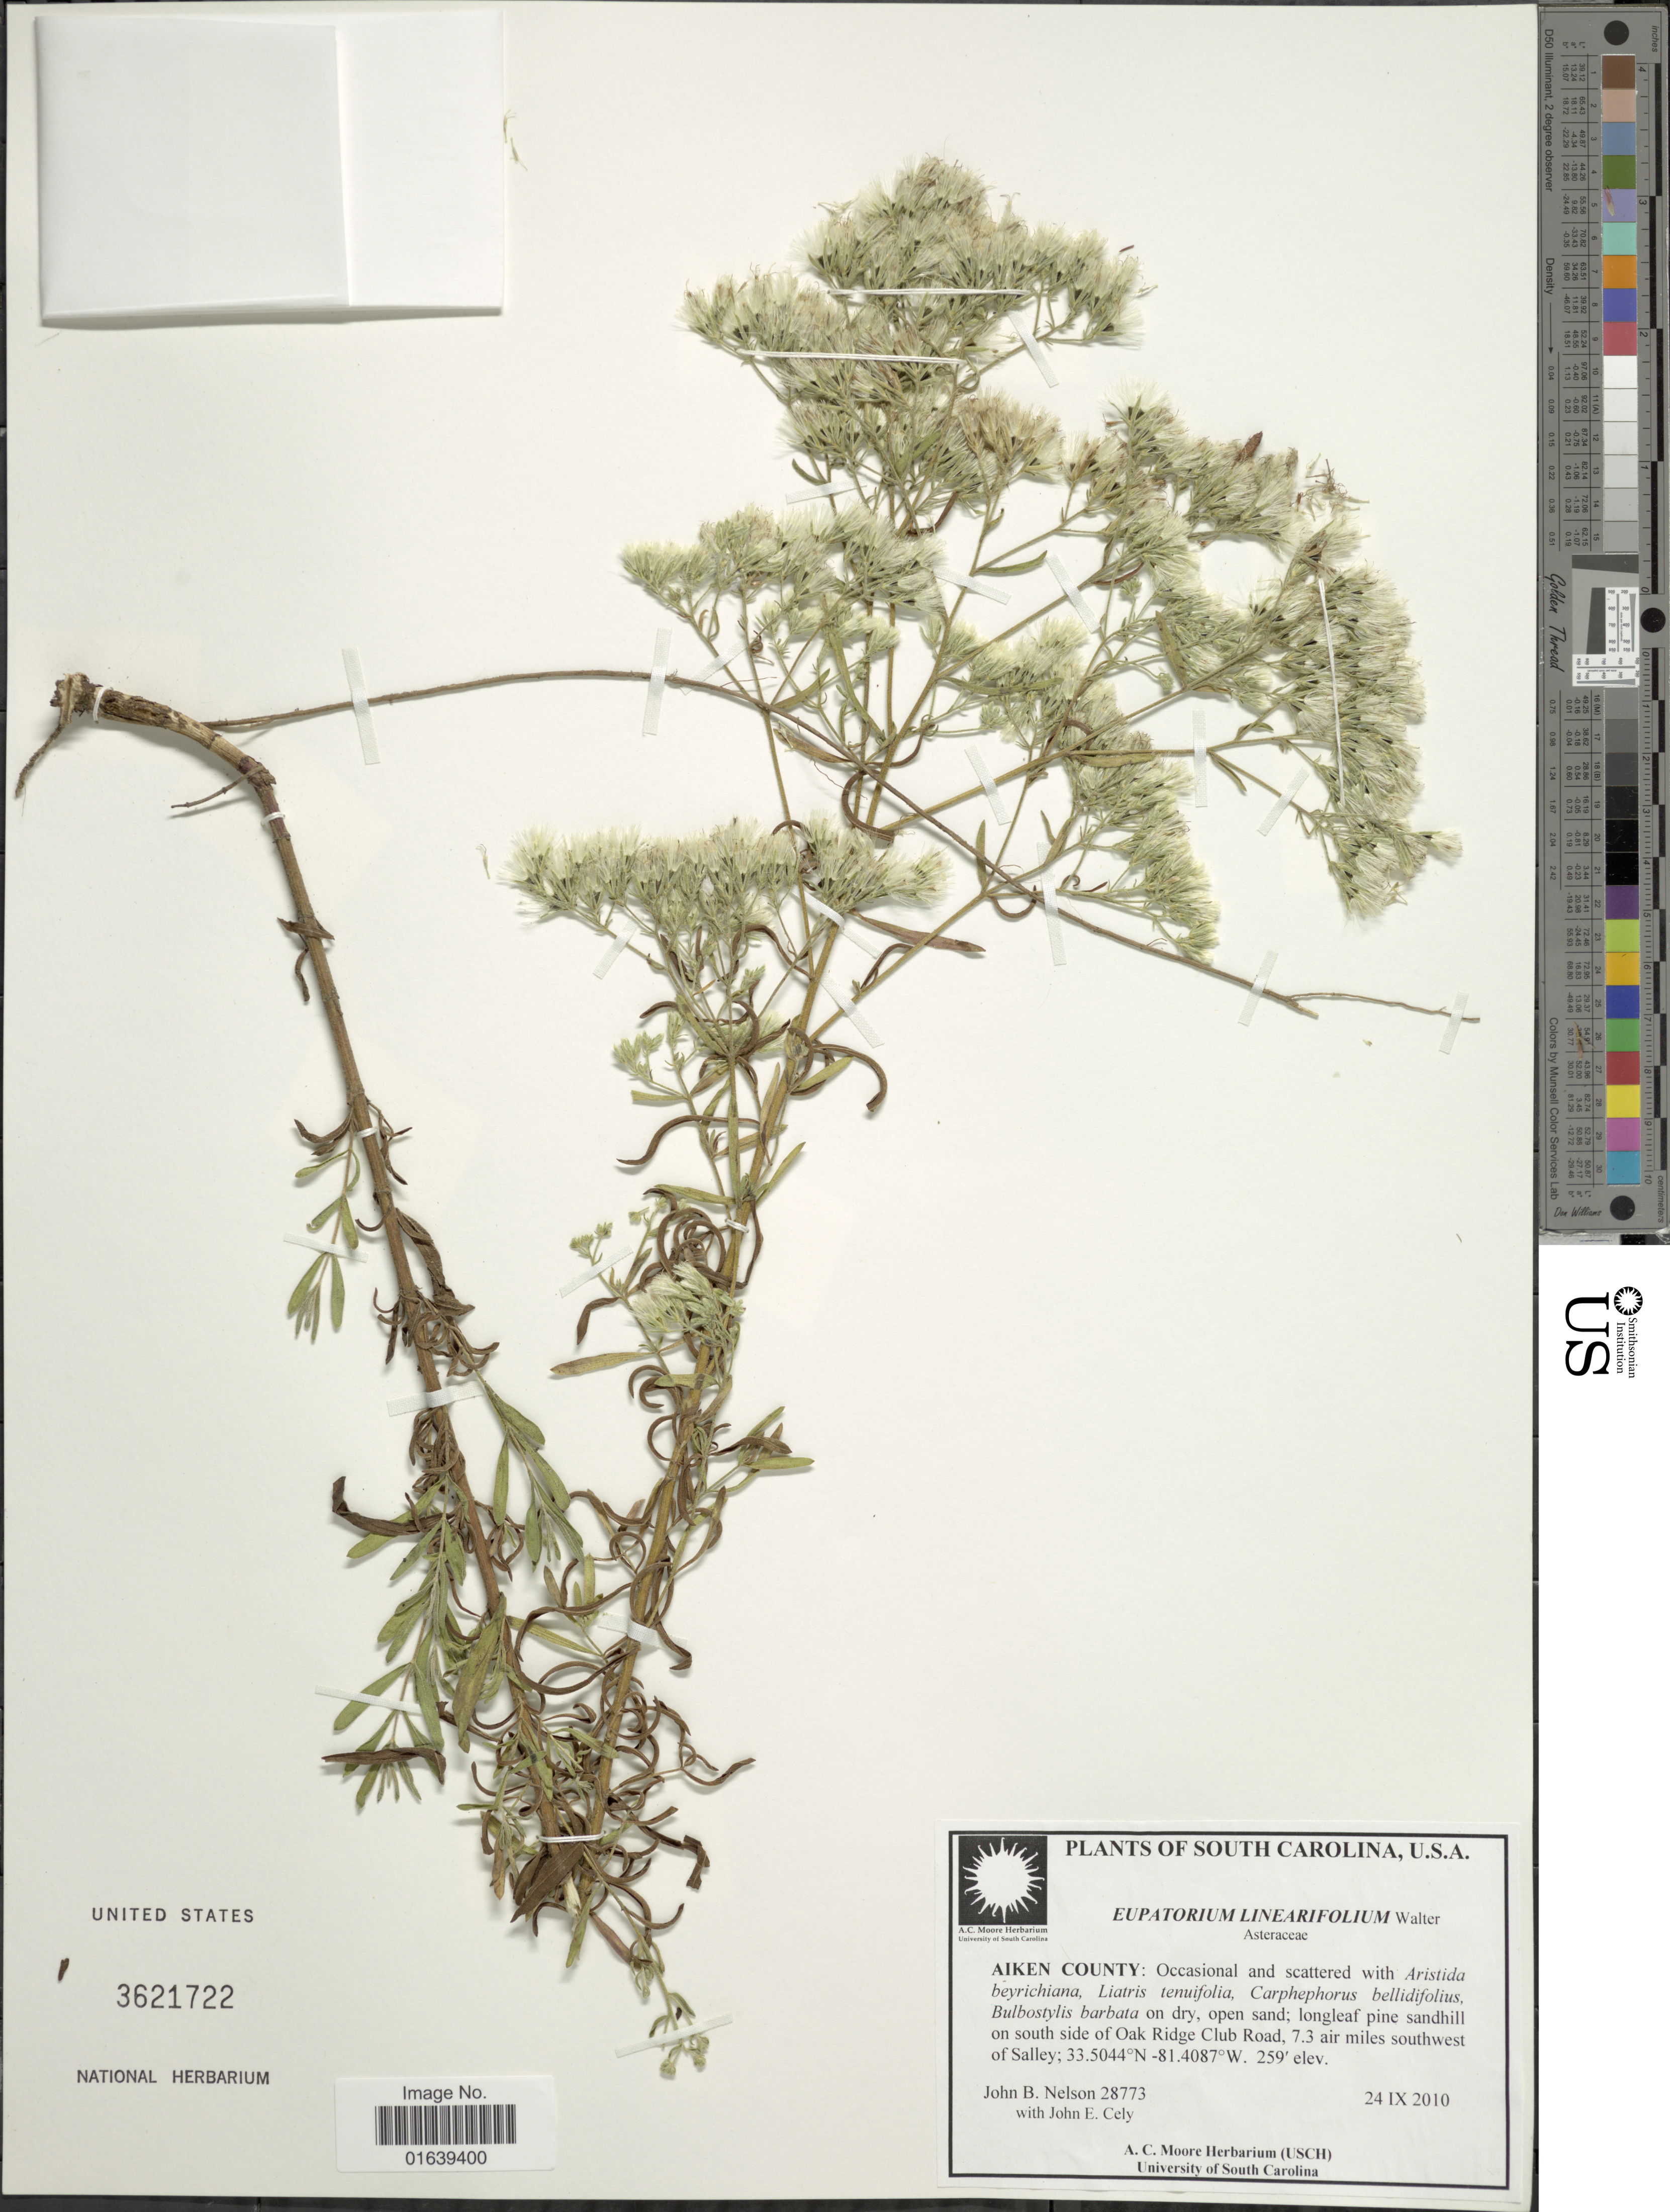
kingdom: Plantae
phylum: Tracheophyta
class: Magnoliopsida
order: Asterales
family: Asteraceae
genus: Eupatorium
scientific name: Eupatorium linearifolium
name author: Walter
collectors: J. B. Nelson & J. Cely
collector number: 28773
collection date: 2010-09-24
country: United States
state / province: South Carolina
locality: South Carolina. Aiken County: on dry, open sand; longleaf pine sandhill on south side of Oak Ridge Club Road, 7.3 air miles southwest of Salley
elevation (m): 79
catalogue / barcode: US 3621722